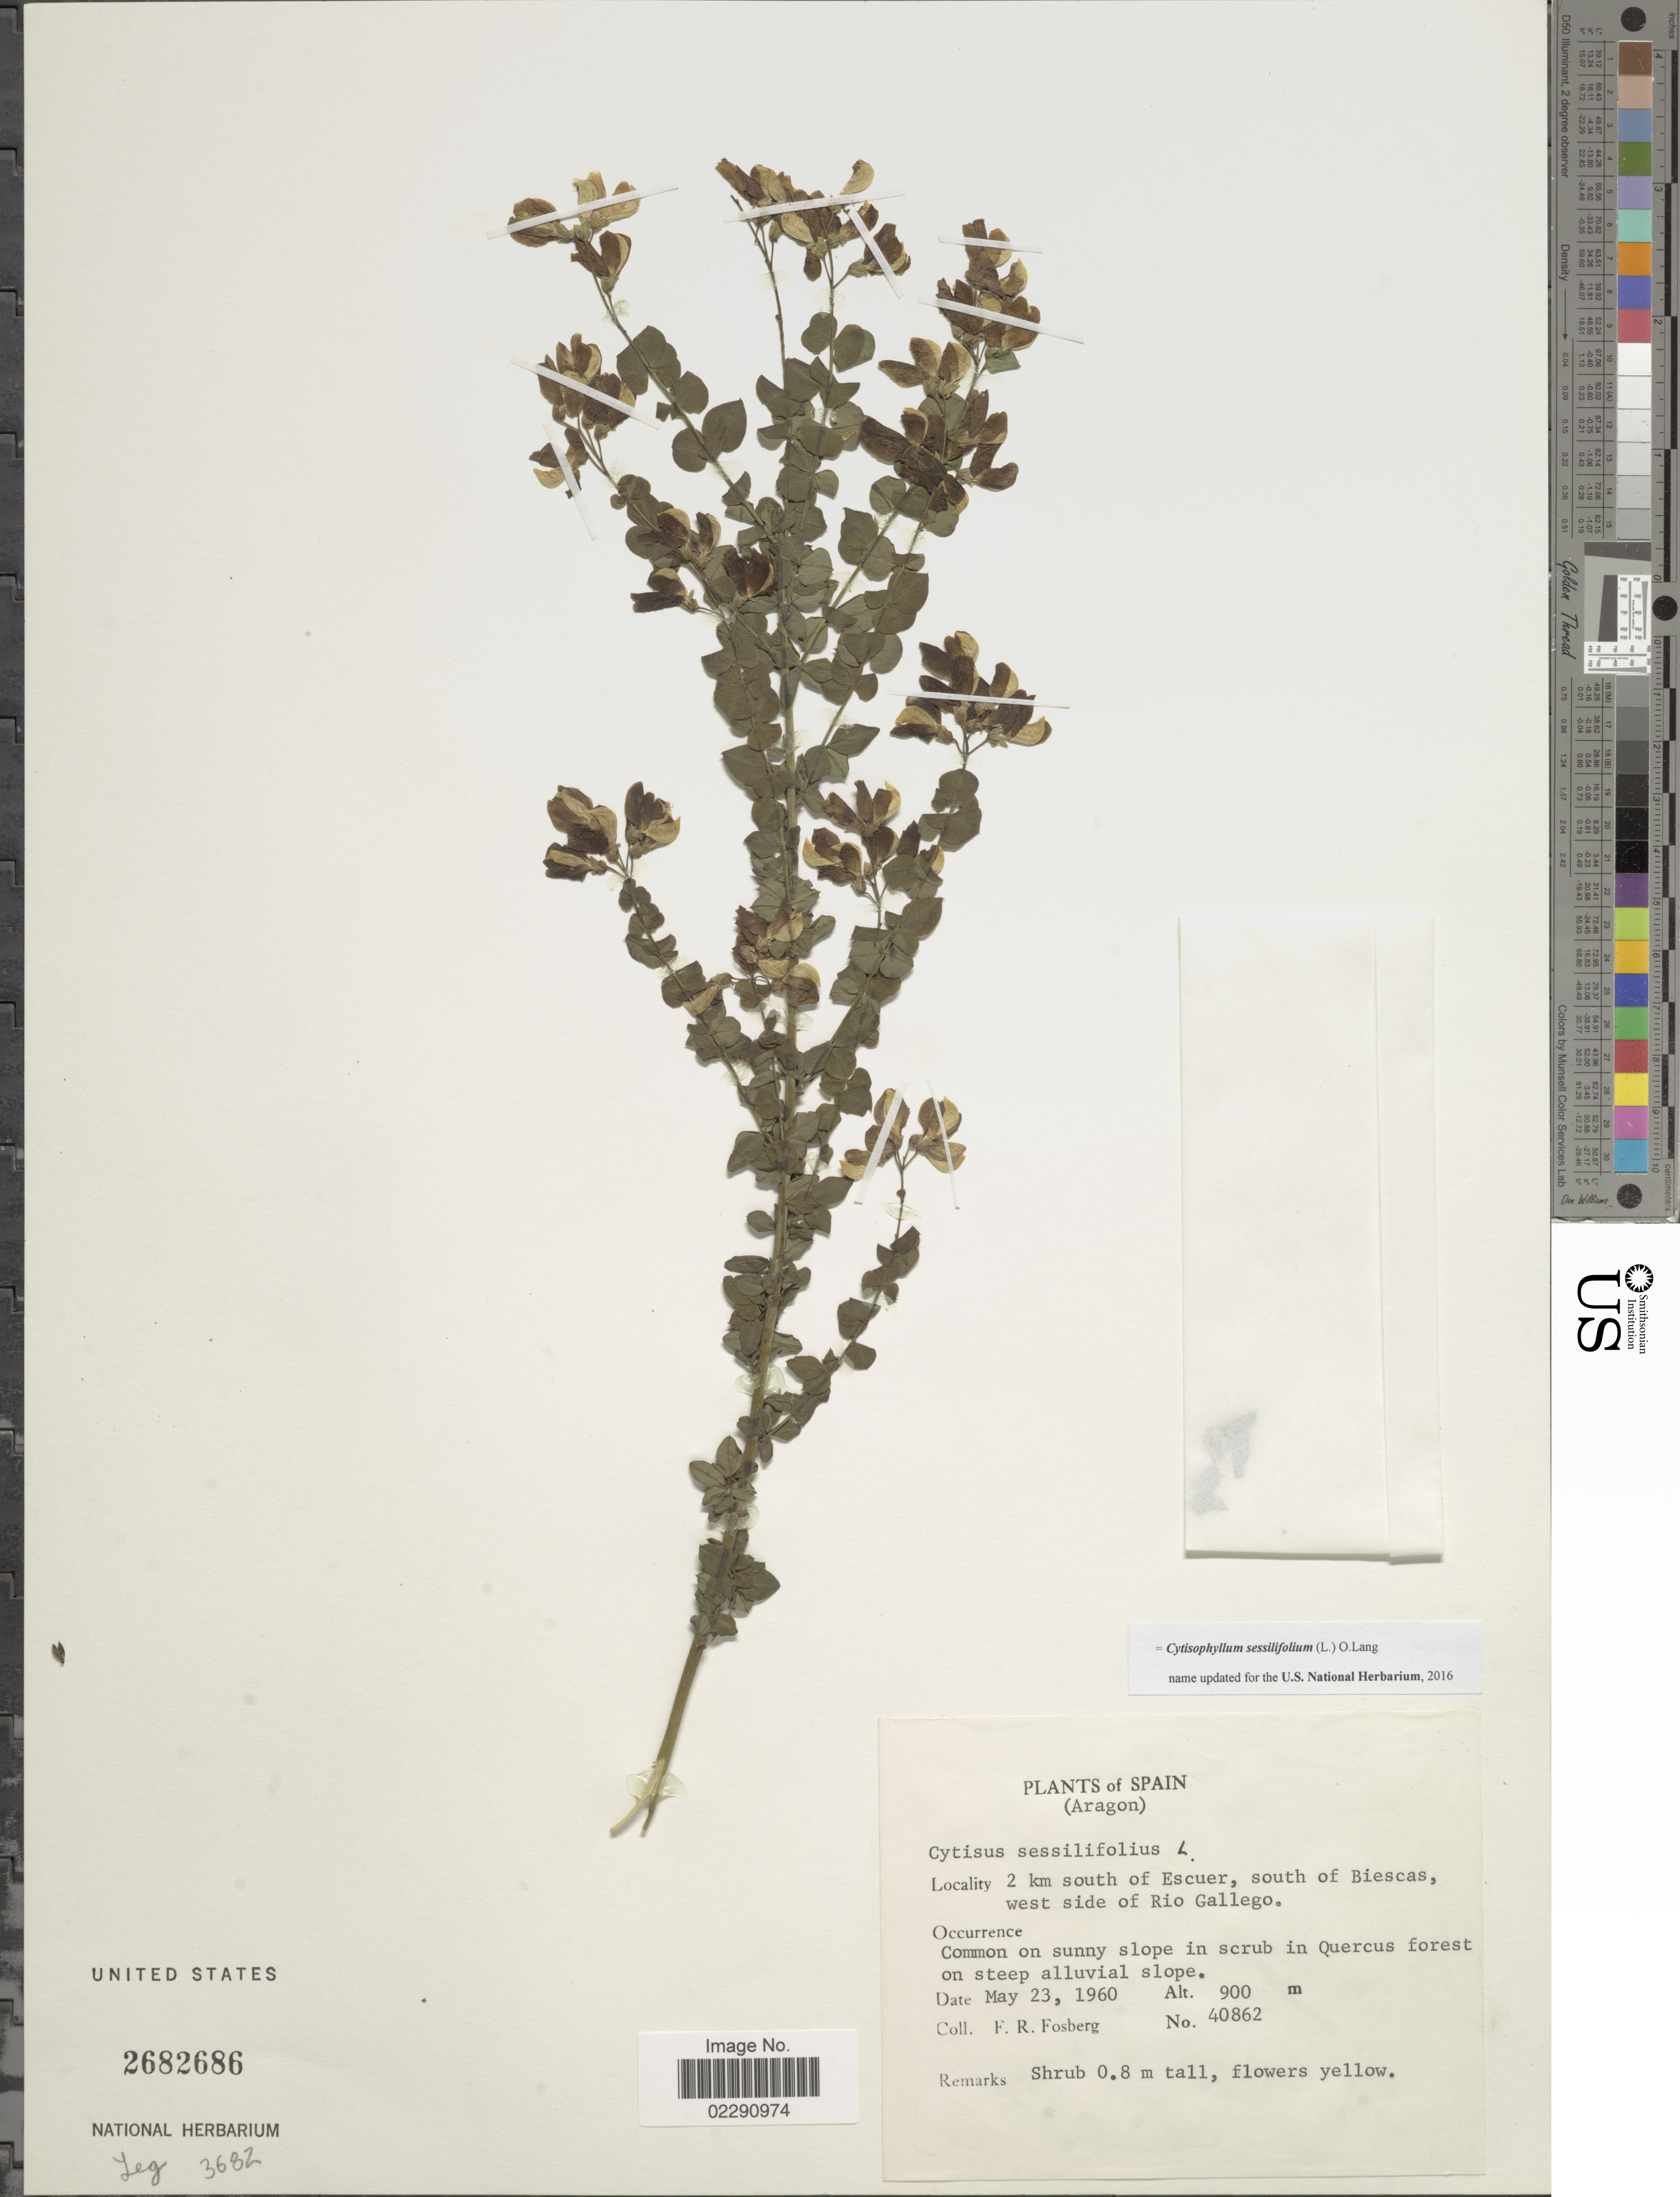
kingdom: Plantae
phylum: Tracheophyta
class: Magnoliopsida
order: Fabales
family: Fabaceae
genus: Cytisophyllum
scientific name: Cytisophyllum sessilifolium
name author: Láng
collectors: F. R. Fosberg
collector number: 40862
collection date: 1960-05-23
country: Spain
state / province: Aragón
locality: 2 km south of Escuer, south of Biescas, west side of Rio Gallego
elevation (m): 900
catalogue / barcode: US 2682686